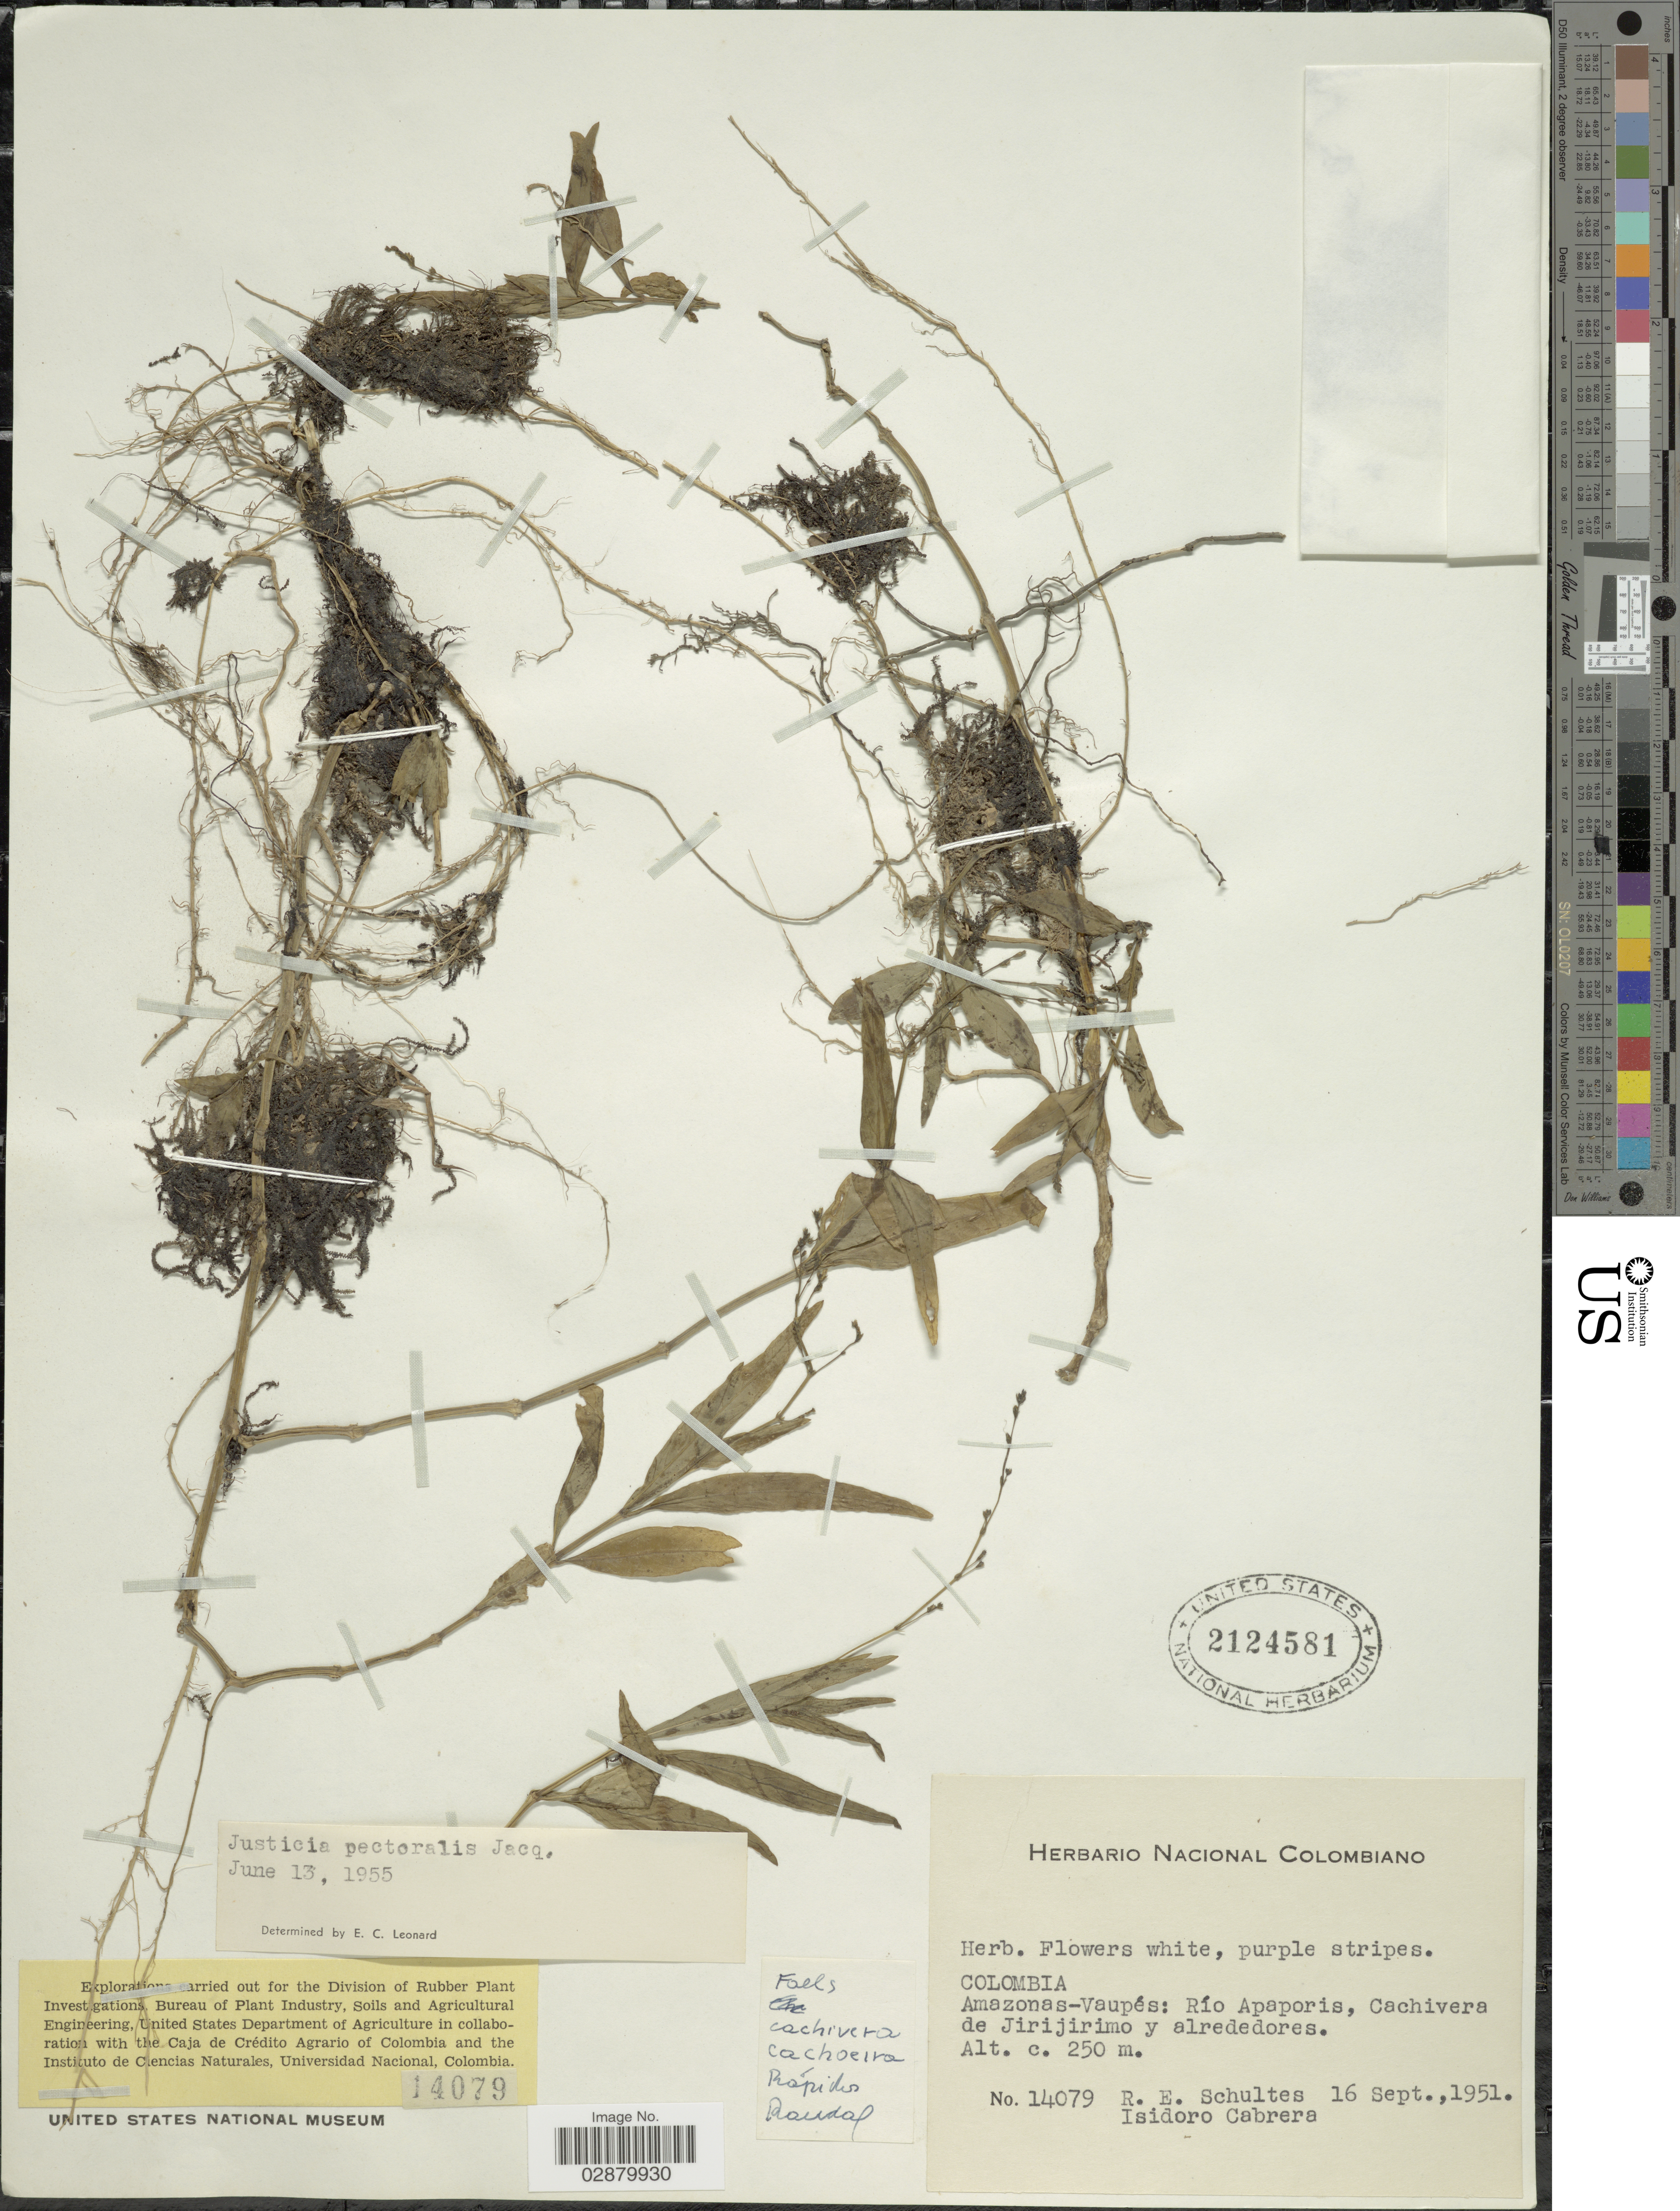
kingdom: Plantae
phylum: Tracheophyta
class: Magnoliopsida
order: Lamiales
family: Acanthaceae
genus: Justicia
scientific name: Justicia pectoralis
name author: Jacq.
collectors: R. E. Schultes & I. Cabrera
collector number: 14079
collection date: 1951-09-16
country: Colombia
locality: Amazonas-Vaupés: Río Apaporis, Cachivera de Jirijirimo y alrededores.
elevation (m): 250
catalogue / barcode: US 2124581